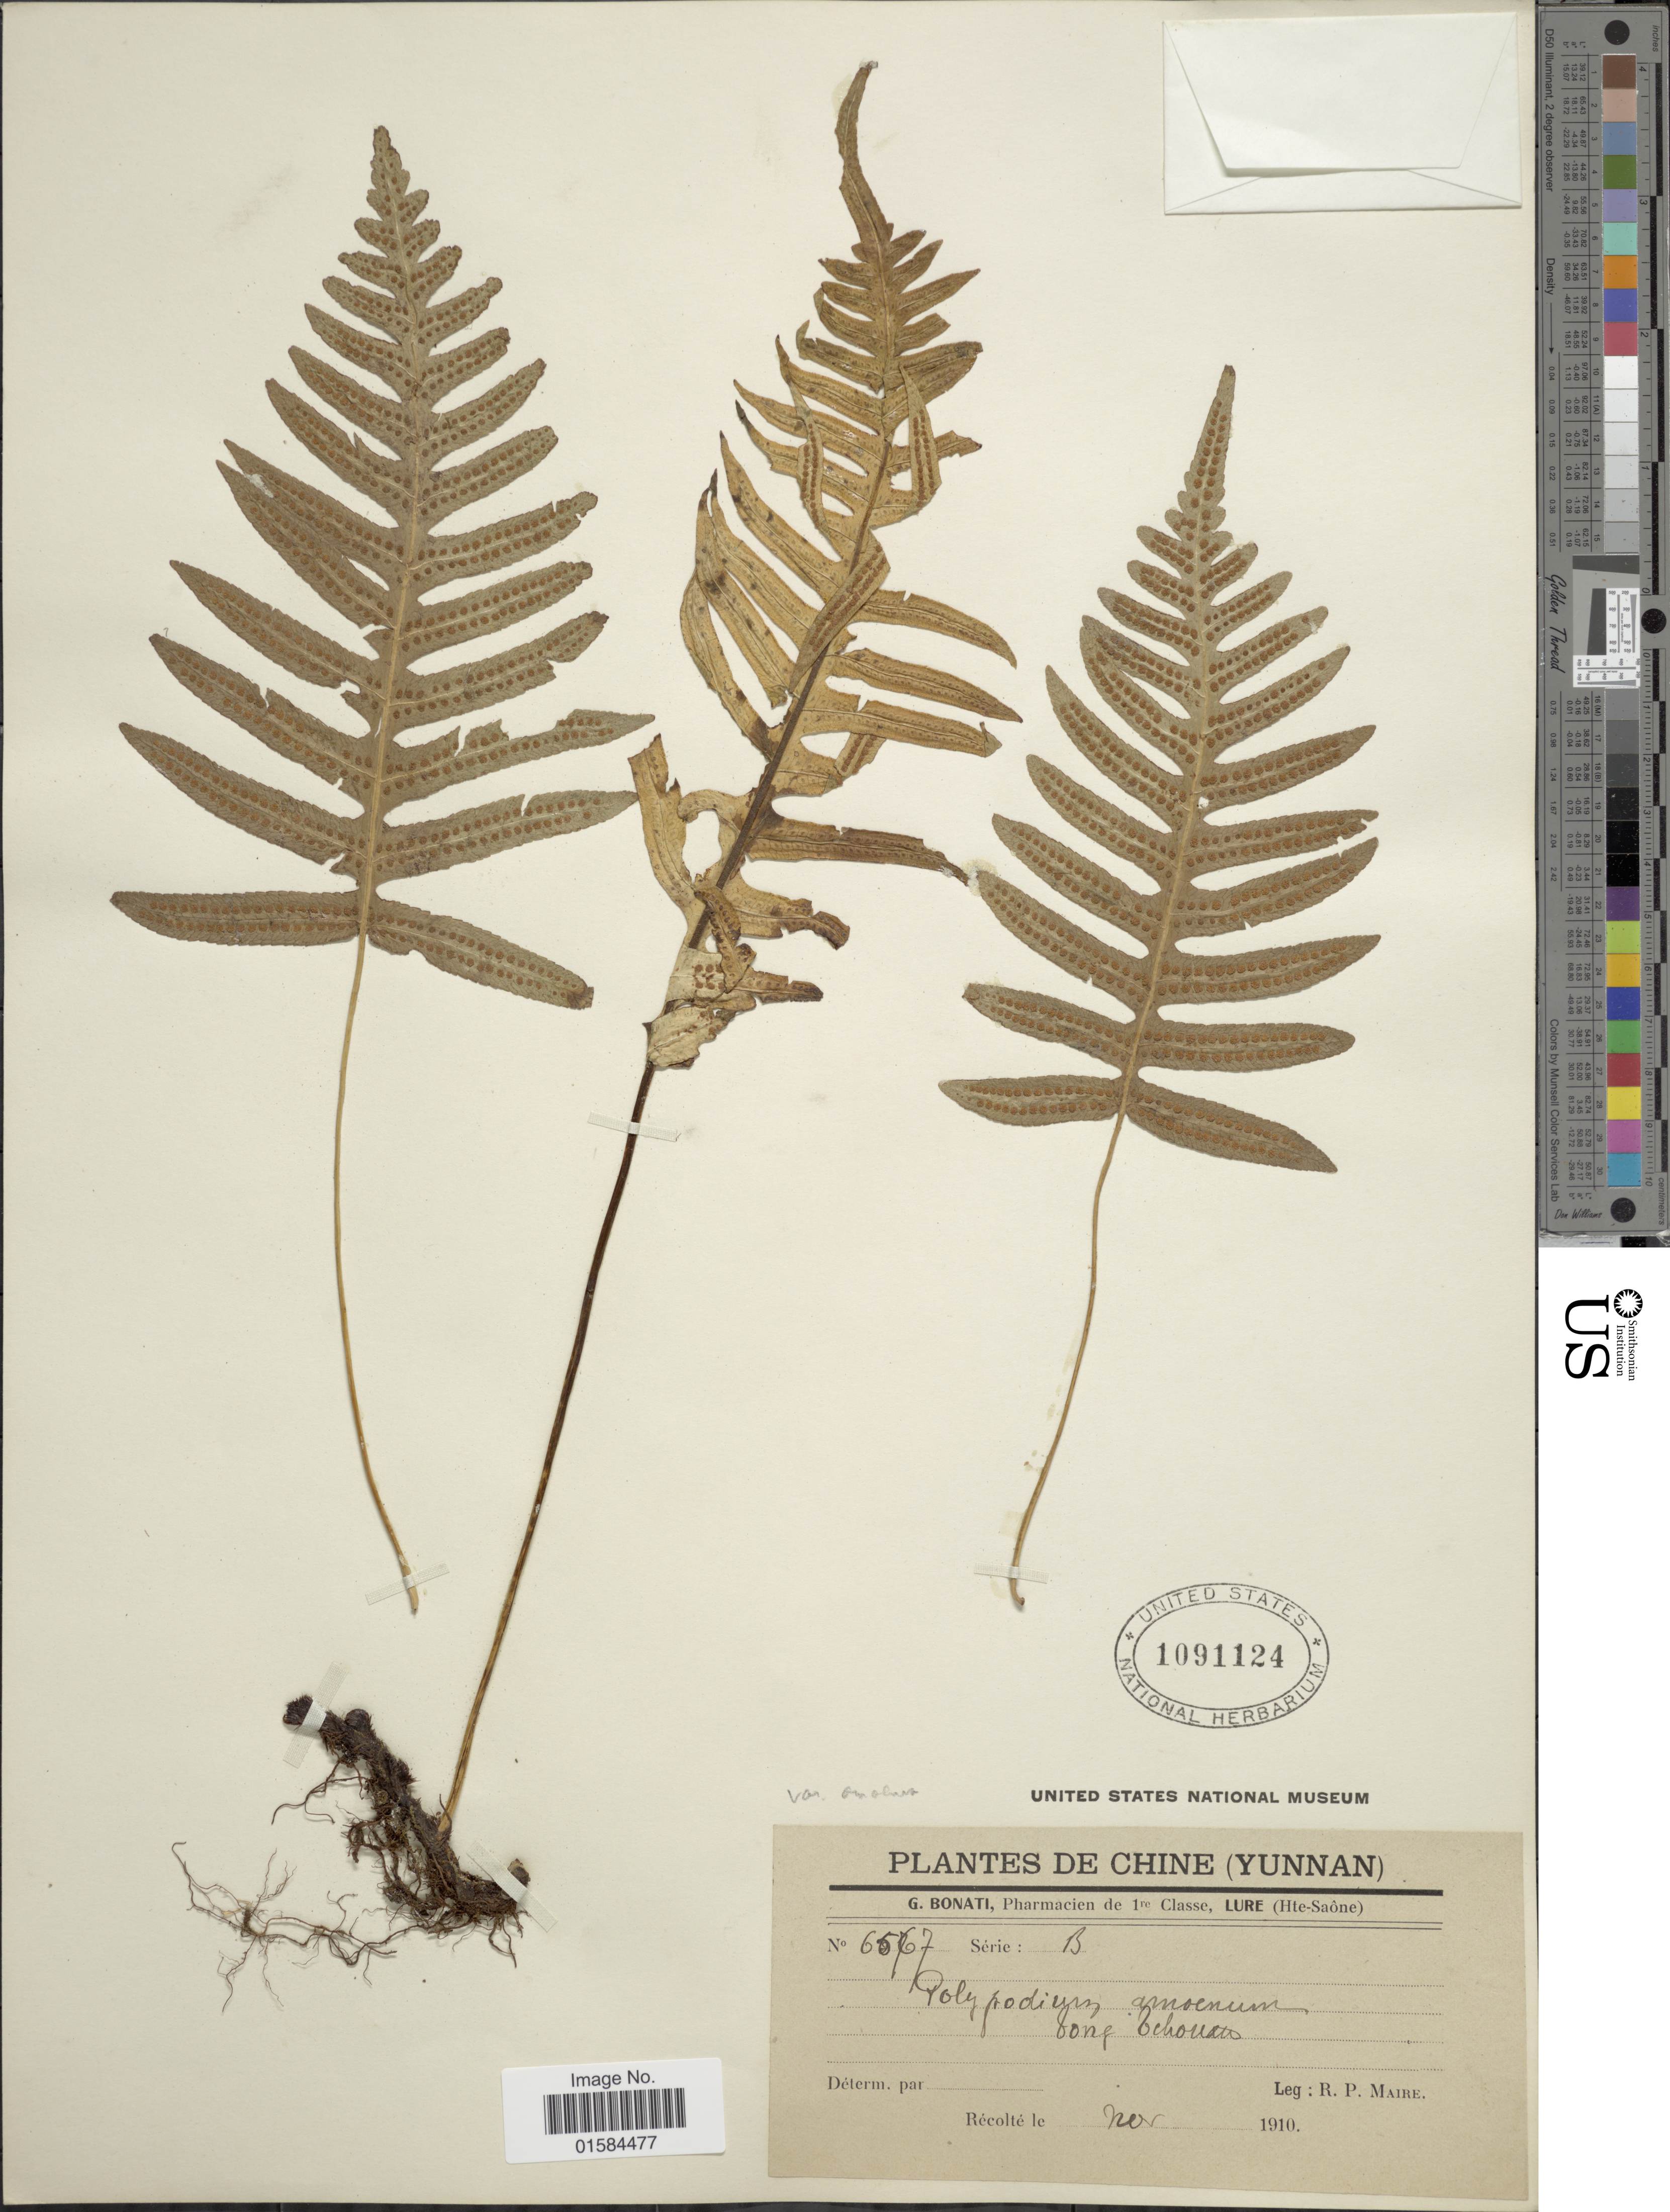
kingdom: Plantae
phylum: Tracheophyta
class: Polypodiopsida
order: Polypodiales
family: Polypodiaceae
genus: Goniophlebium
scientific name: Goniophlebium amoenum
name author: (Wall. ex Mett.) J. Sm.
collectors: R.-P. Maire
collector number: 6567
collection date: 1910-11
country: China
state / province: Yunnan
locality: Chine, Yunnan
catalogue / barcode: US 1091124